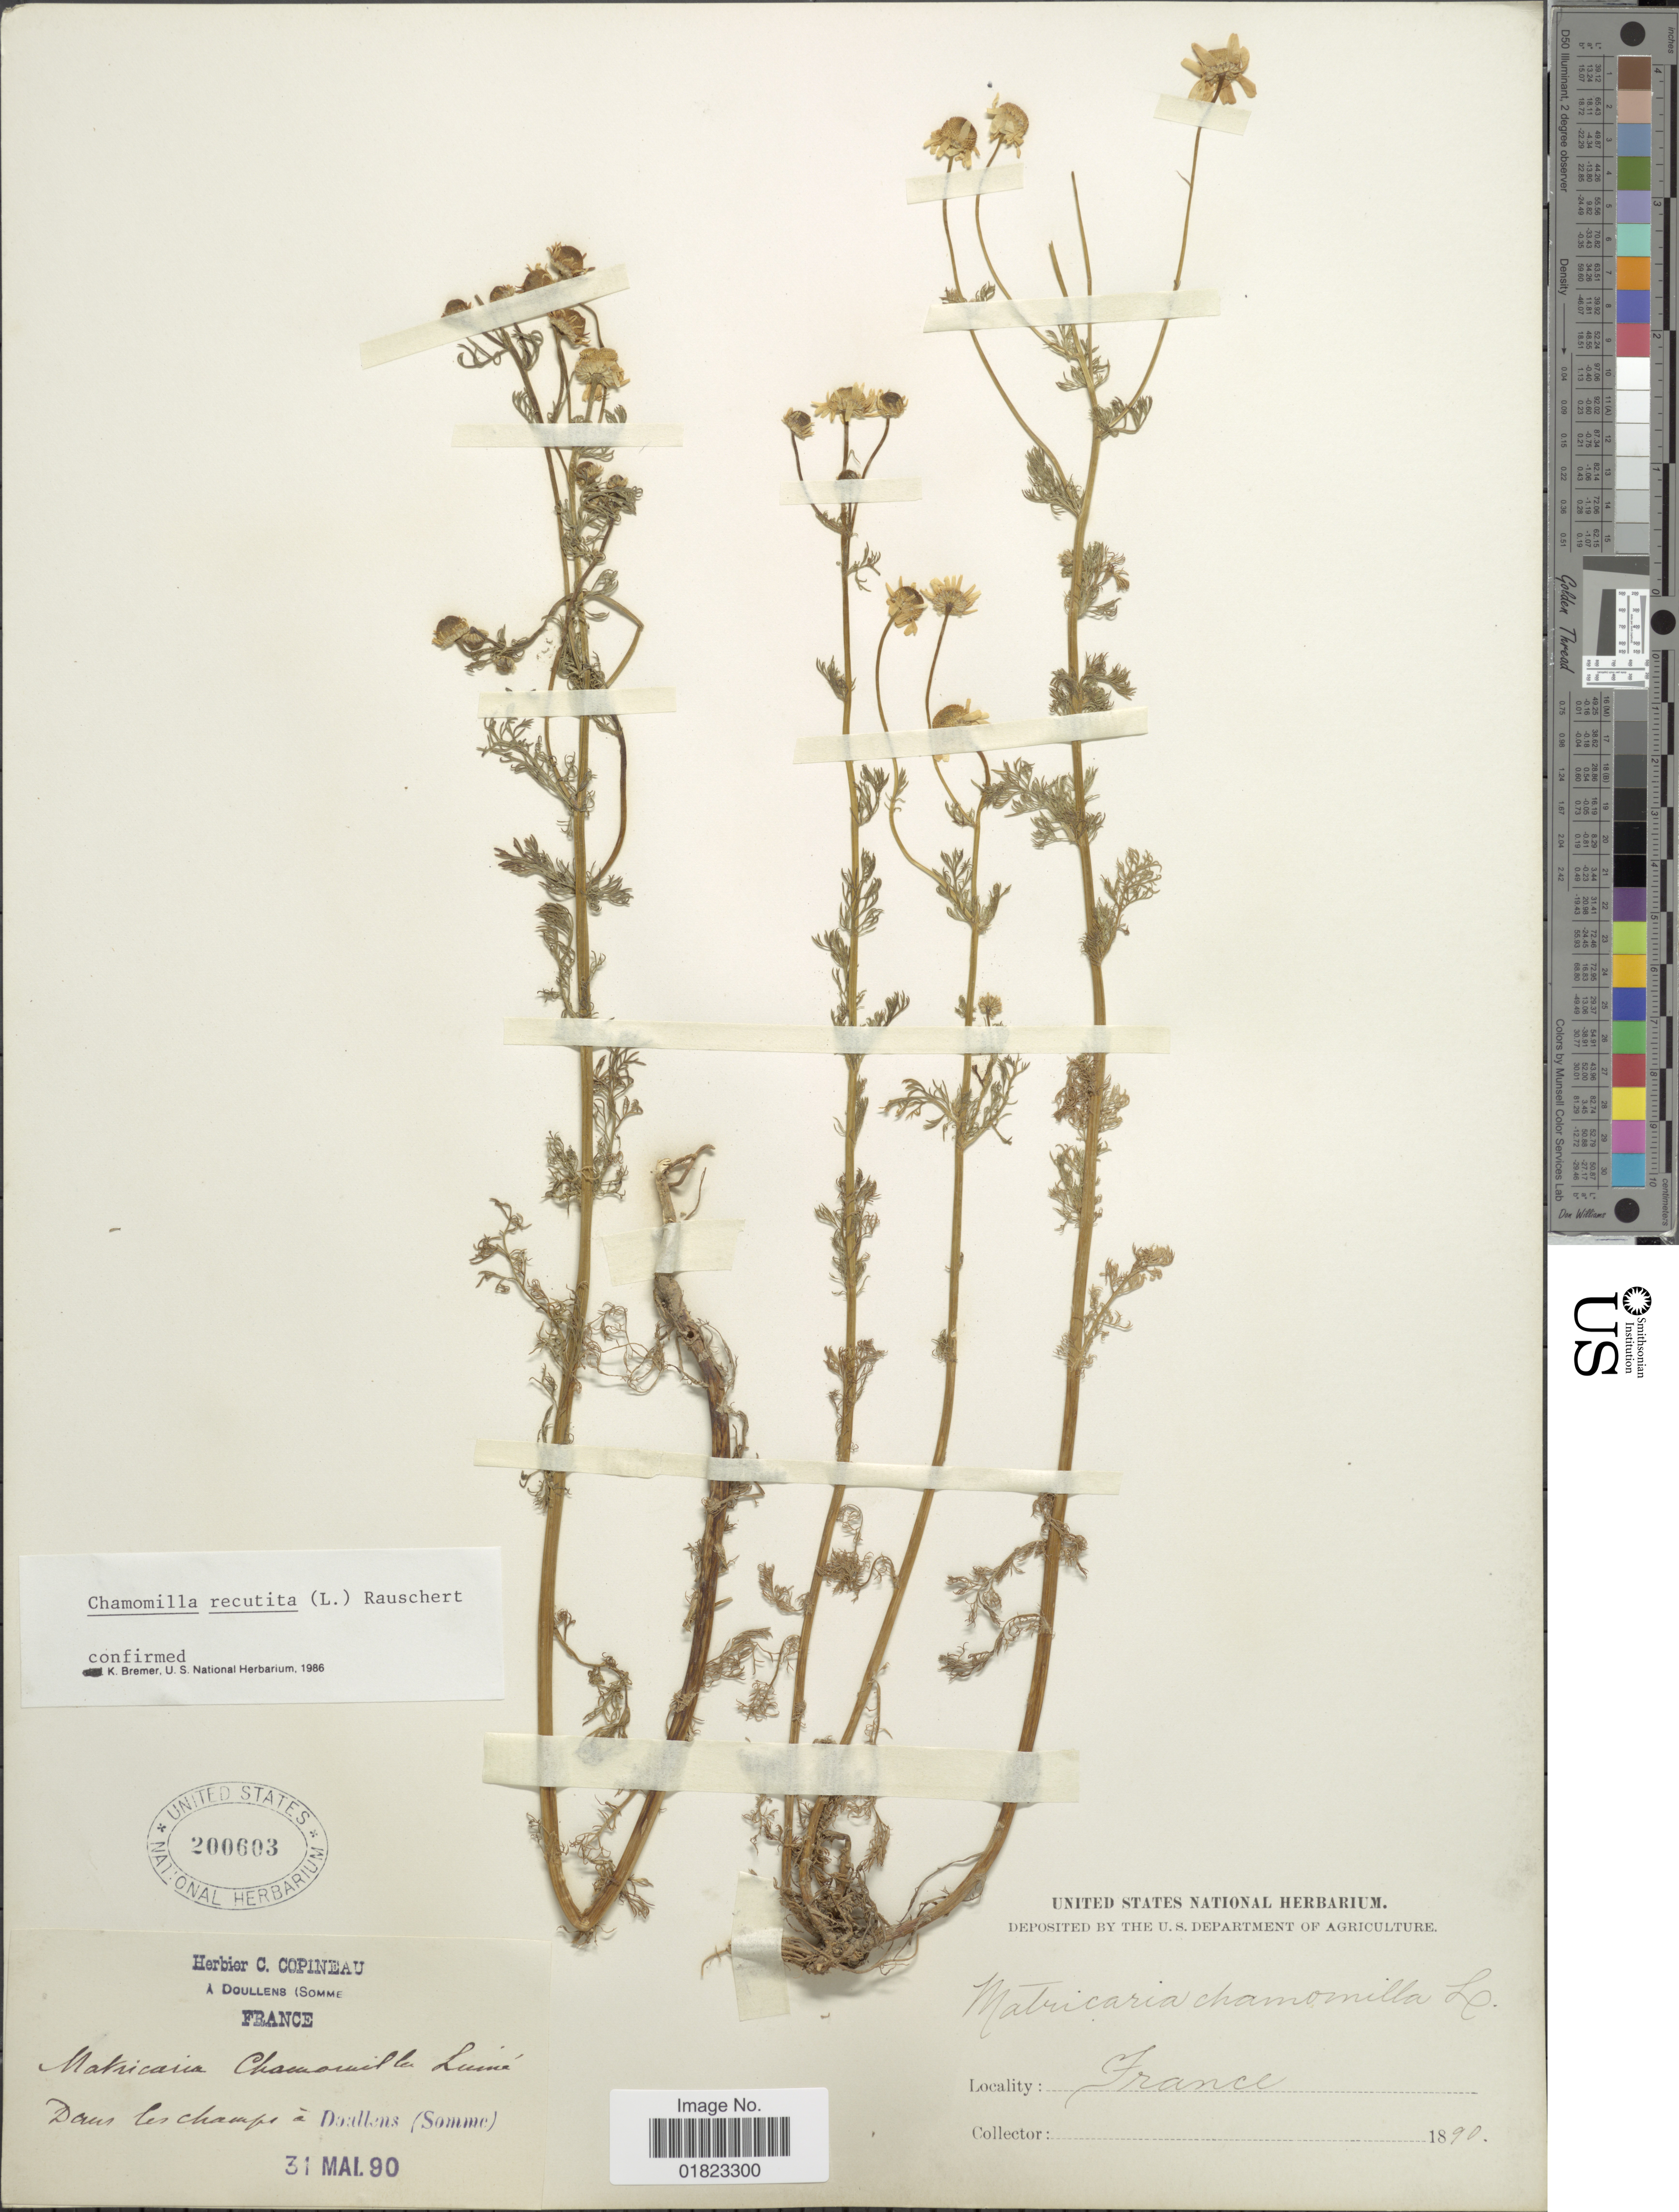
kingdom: Plantae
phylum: Tracheophyta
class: Magnoliopsida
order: Asterales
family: Asteraceae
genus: Matricaria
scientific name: Matricaria recutita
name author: L.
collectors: ex herb. C. Copineau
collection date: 1890-05-31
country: France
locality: Dans les champs a Doulles (Somme)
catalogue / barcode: US 200603